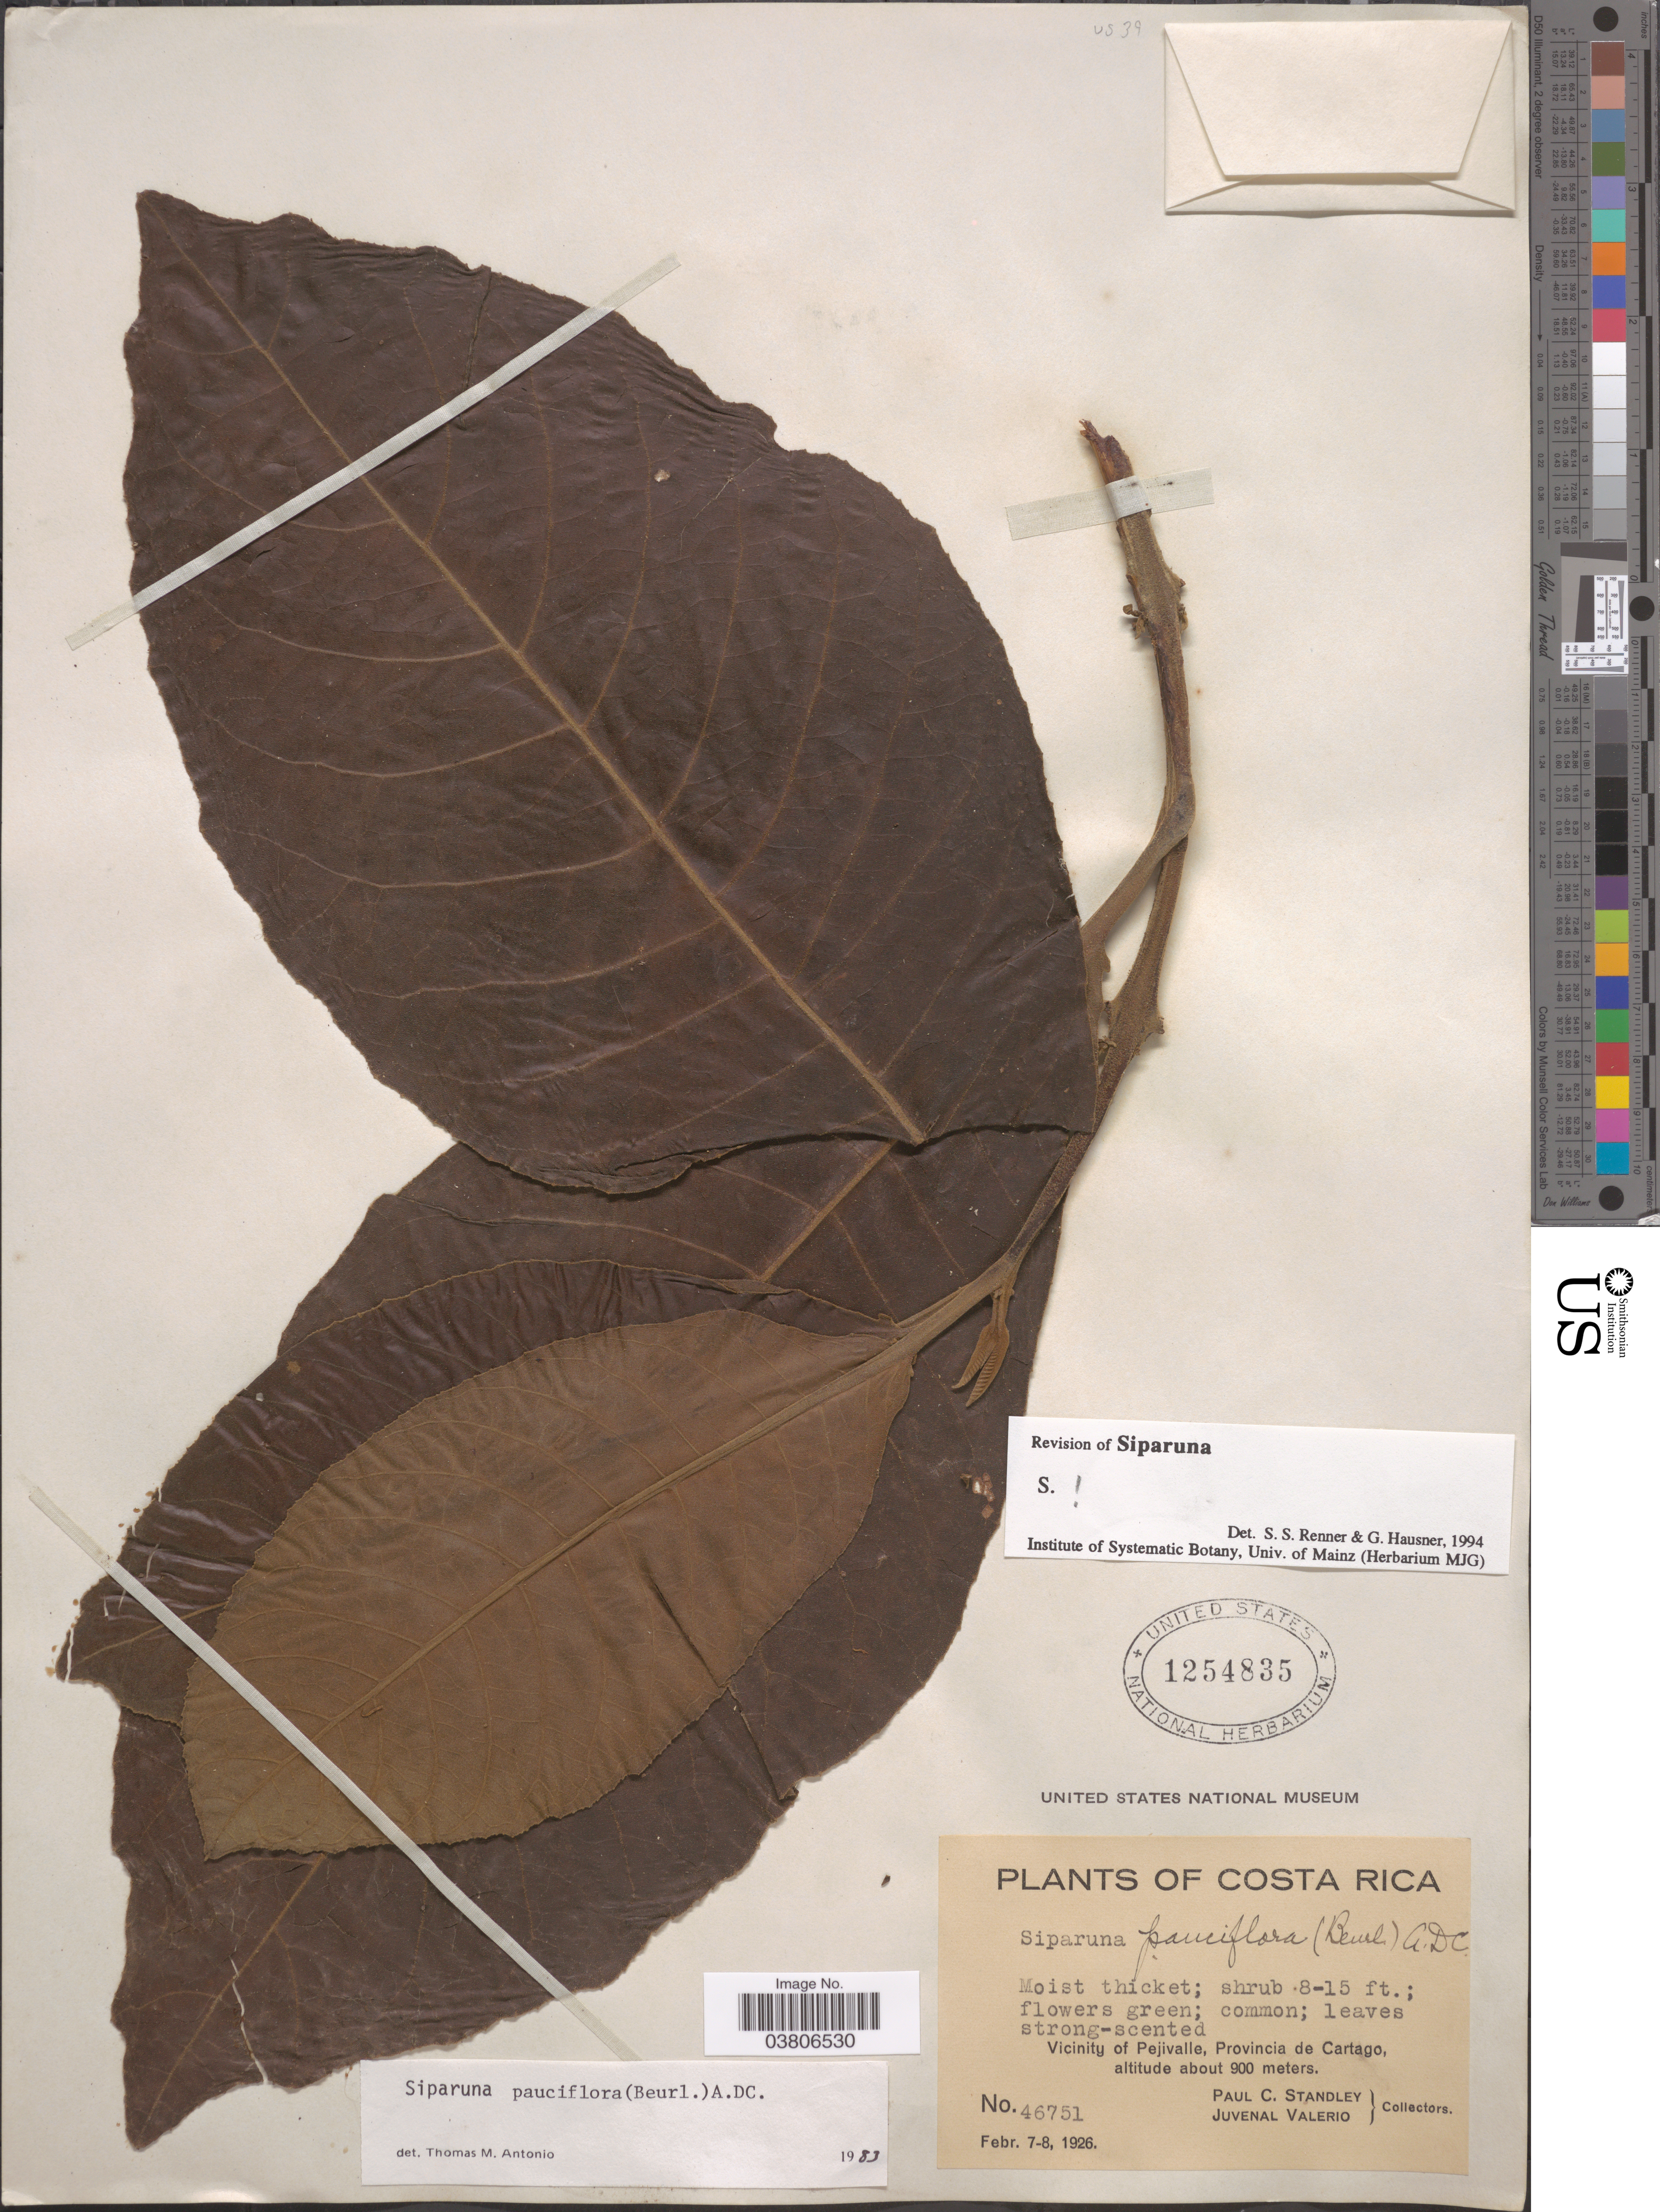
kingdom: Plantae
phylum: Tracheophyta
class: Magnoliopsida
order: Laurales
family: Siparunaceae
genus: Siparuna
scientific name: Siparuna pauciflora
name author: (Beurling) A. DC.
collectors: P. C. Standley & J. Valerio R.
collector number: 46751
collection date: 1926-02-07/1926-02-08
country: Costa Rica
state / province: Cartago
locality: Vicinity of Pejivalle.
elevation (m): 900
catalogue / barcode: US 1254835